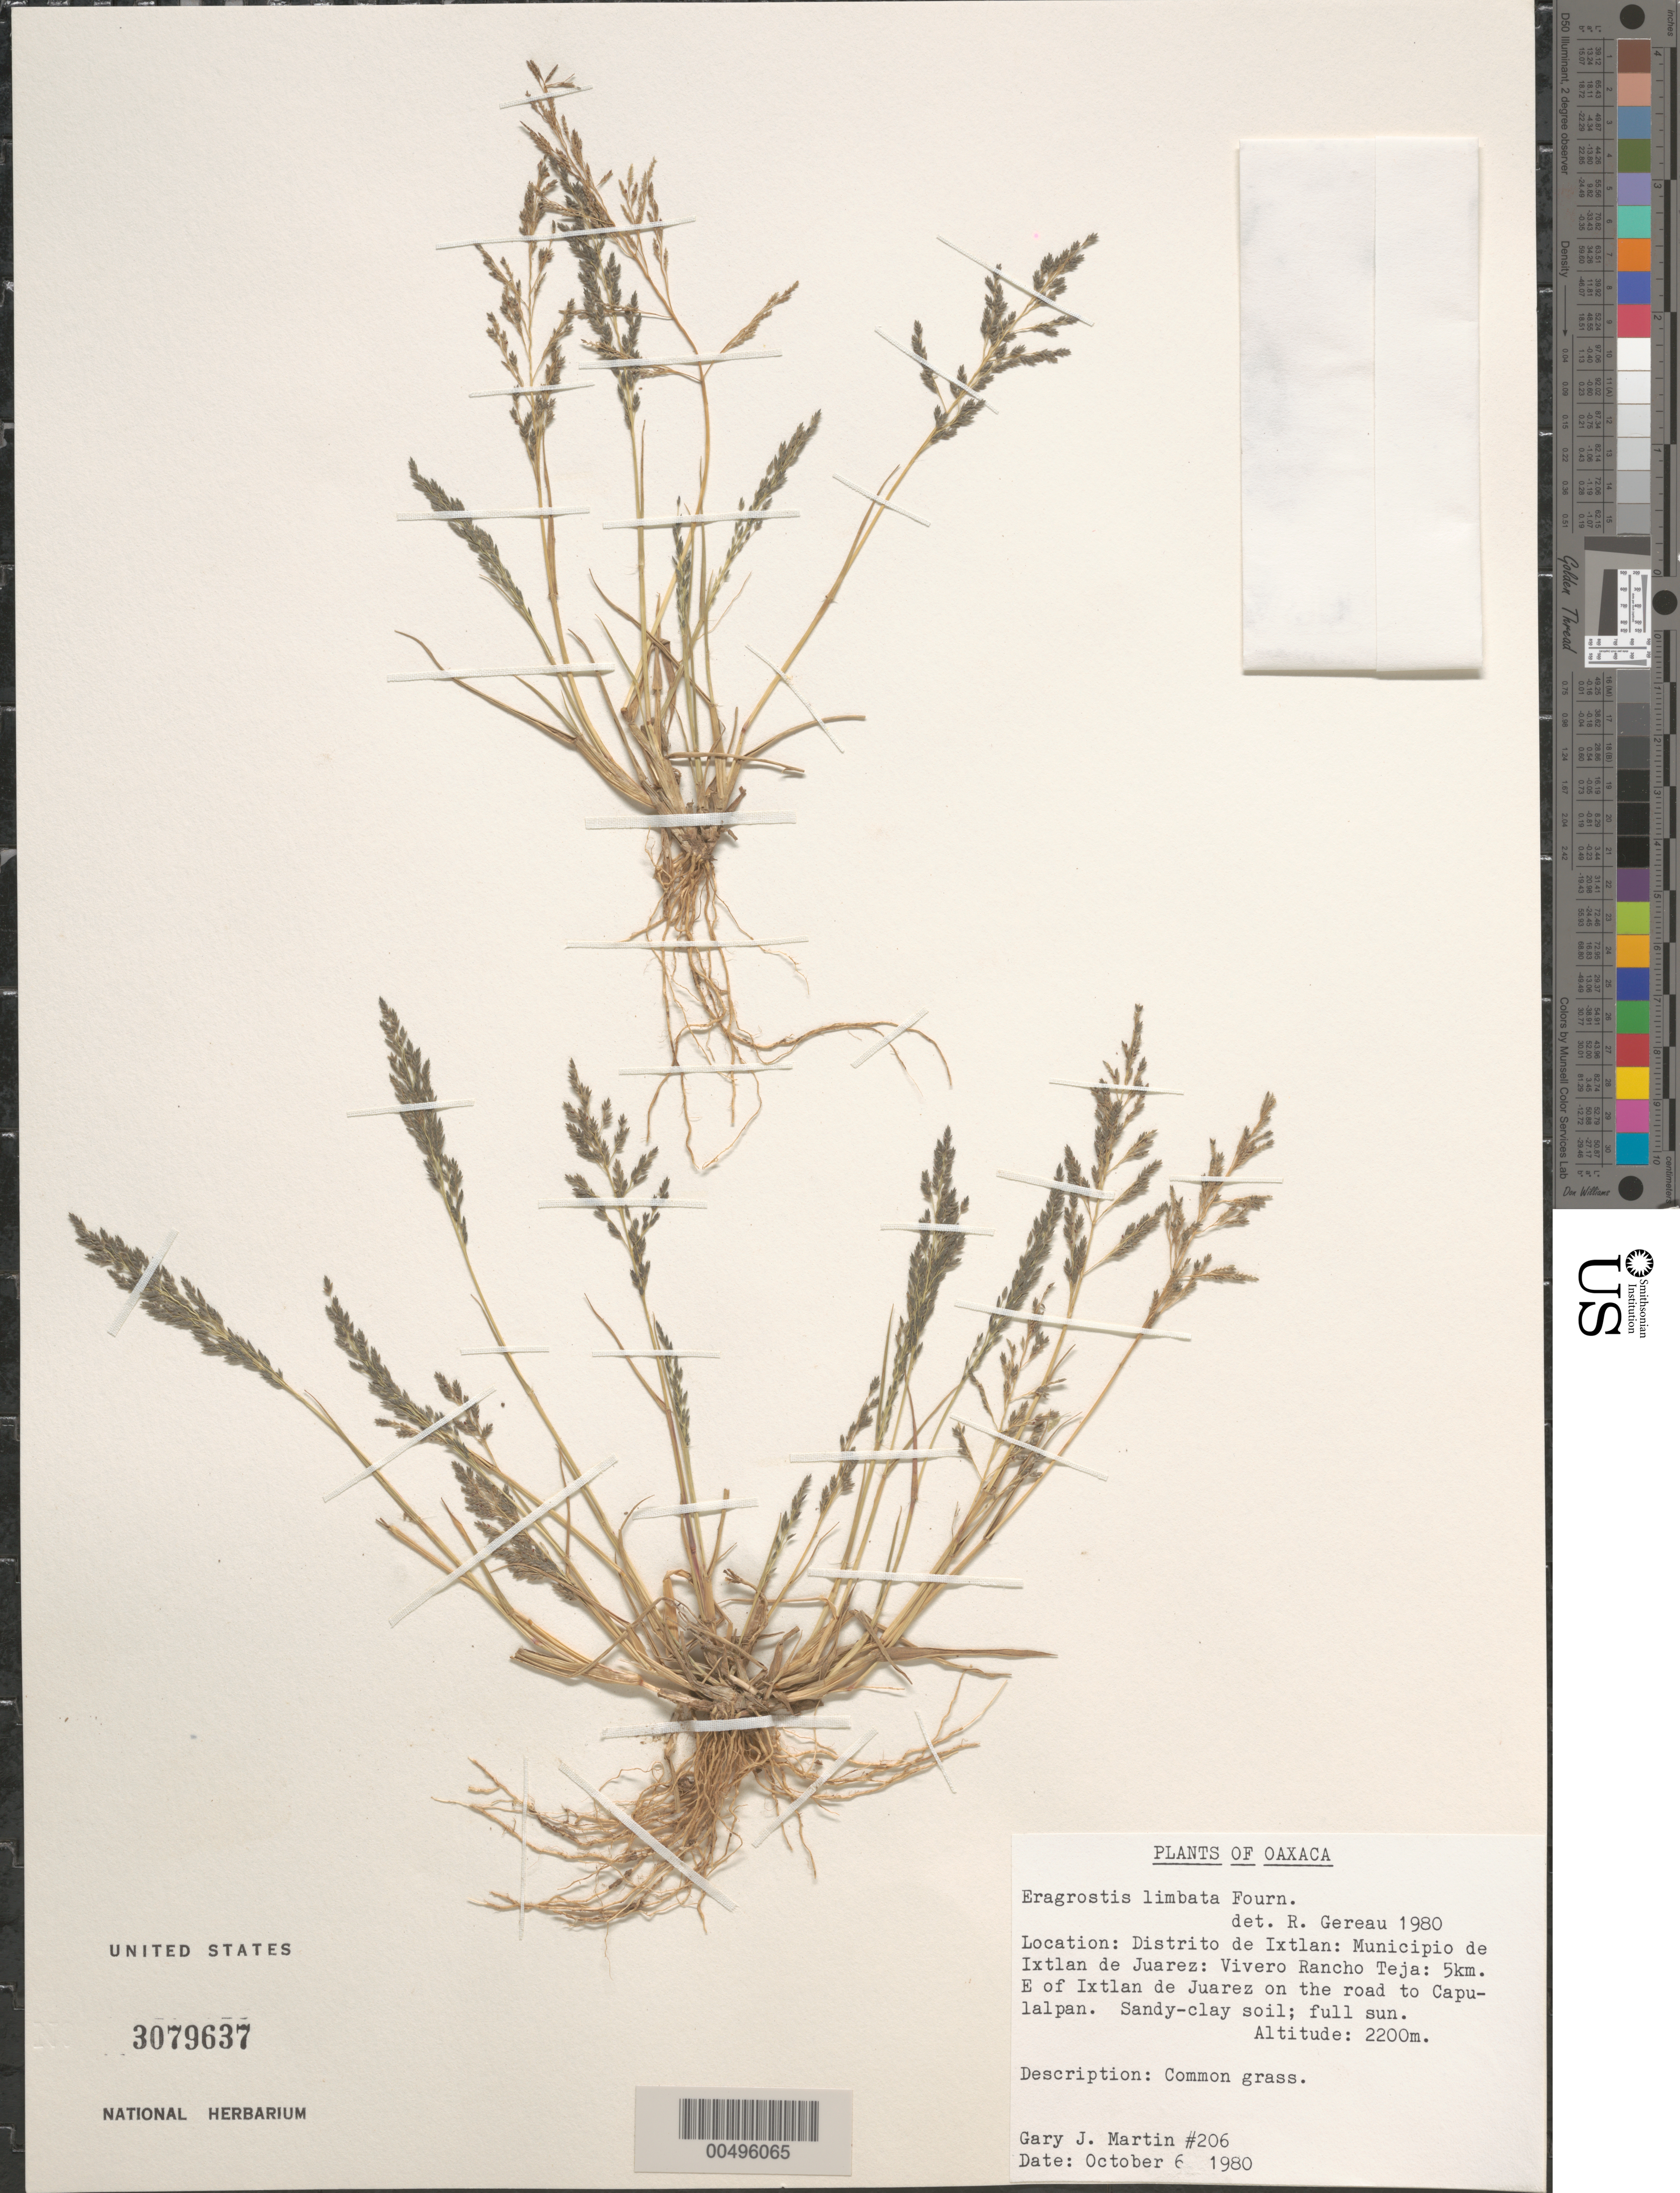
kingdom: Plantae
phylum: Tracheophyta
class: Liliopsida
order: Poales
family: Poaceae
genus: Eragrostis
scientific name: Eragrostis mexicana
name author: (Hornem.) Link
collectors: G. J. Martin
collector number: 206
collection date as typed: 6 Oct 1980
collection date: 1980-10-06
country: Mexico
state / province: Oaxaca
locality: Ixtlan Dist., Ixtlan de Juarez Mun., Vivero Rancho Teja, 5 km E of Ixtlan de Juarez on the rd to Capulalpan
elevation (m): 2200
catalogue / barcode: US 3079637